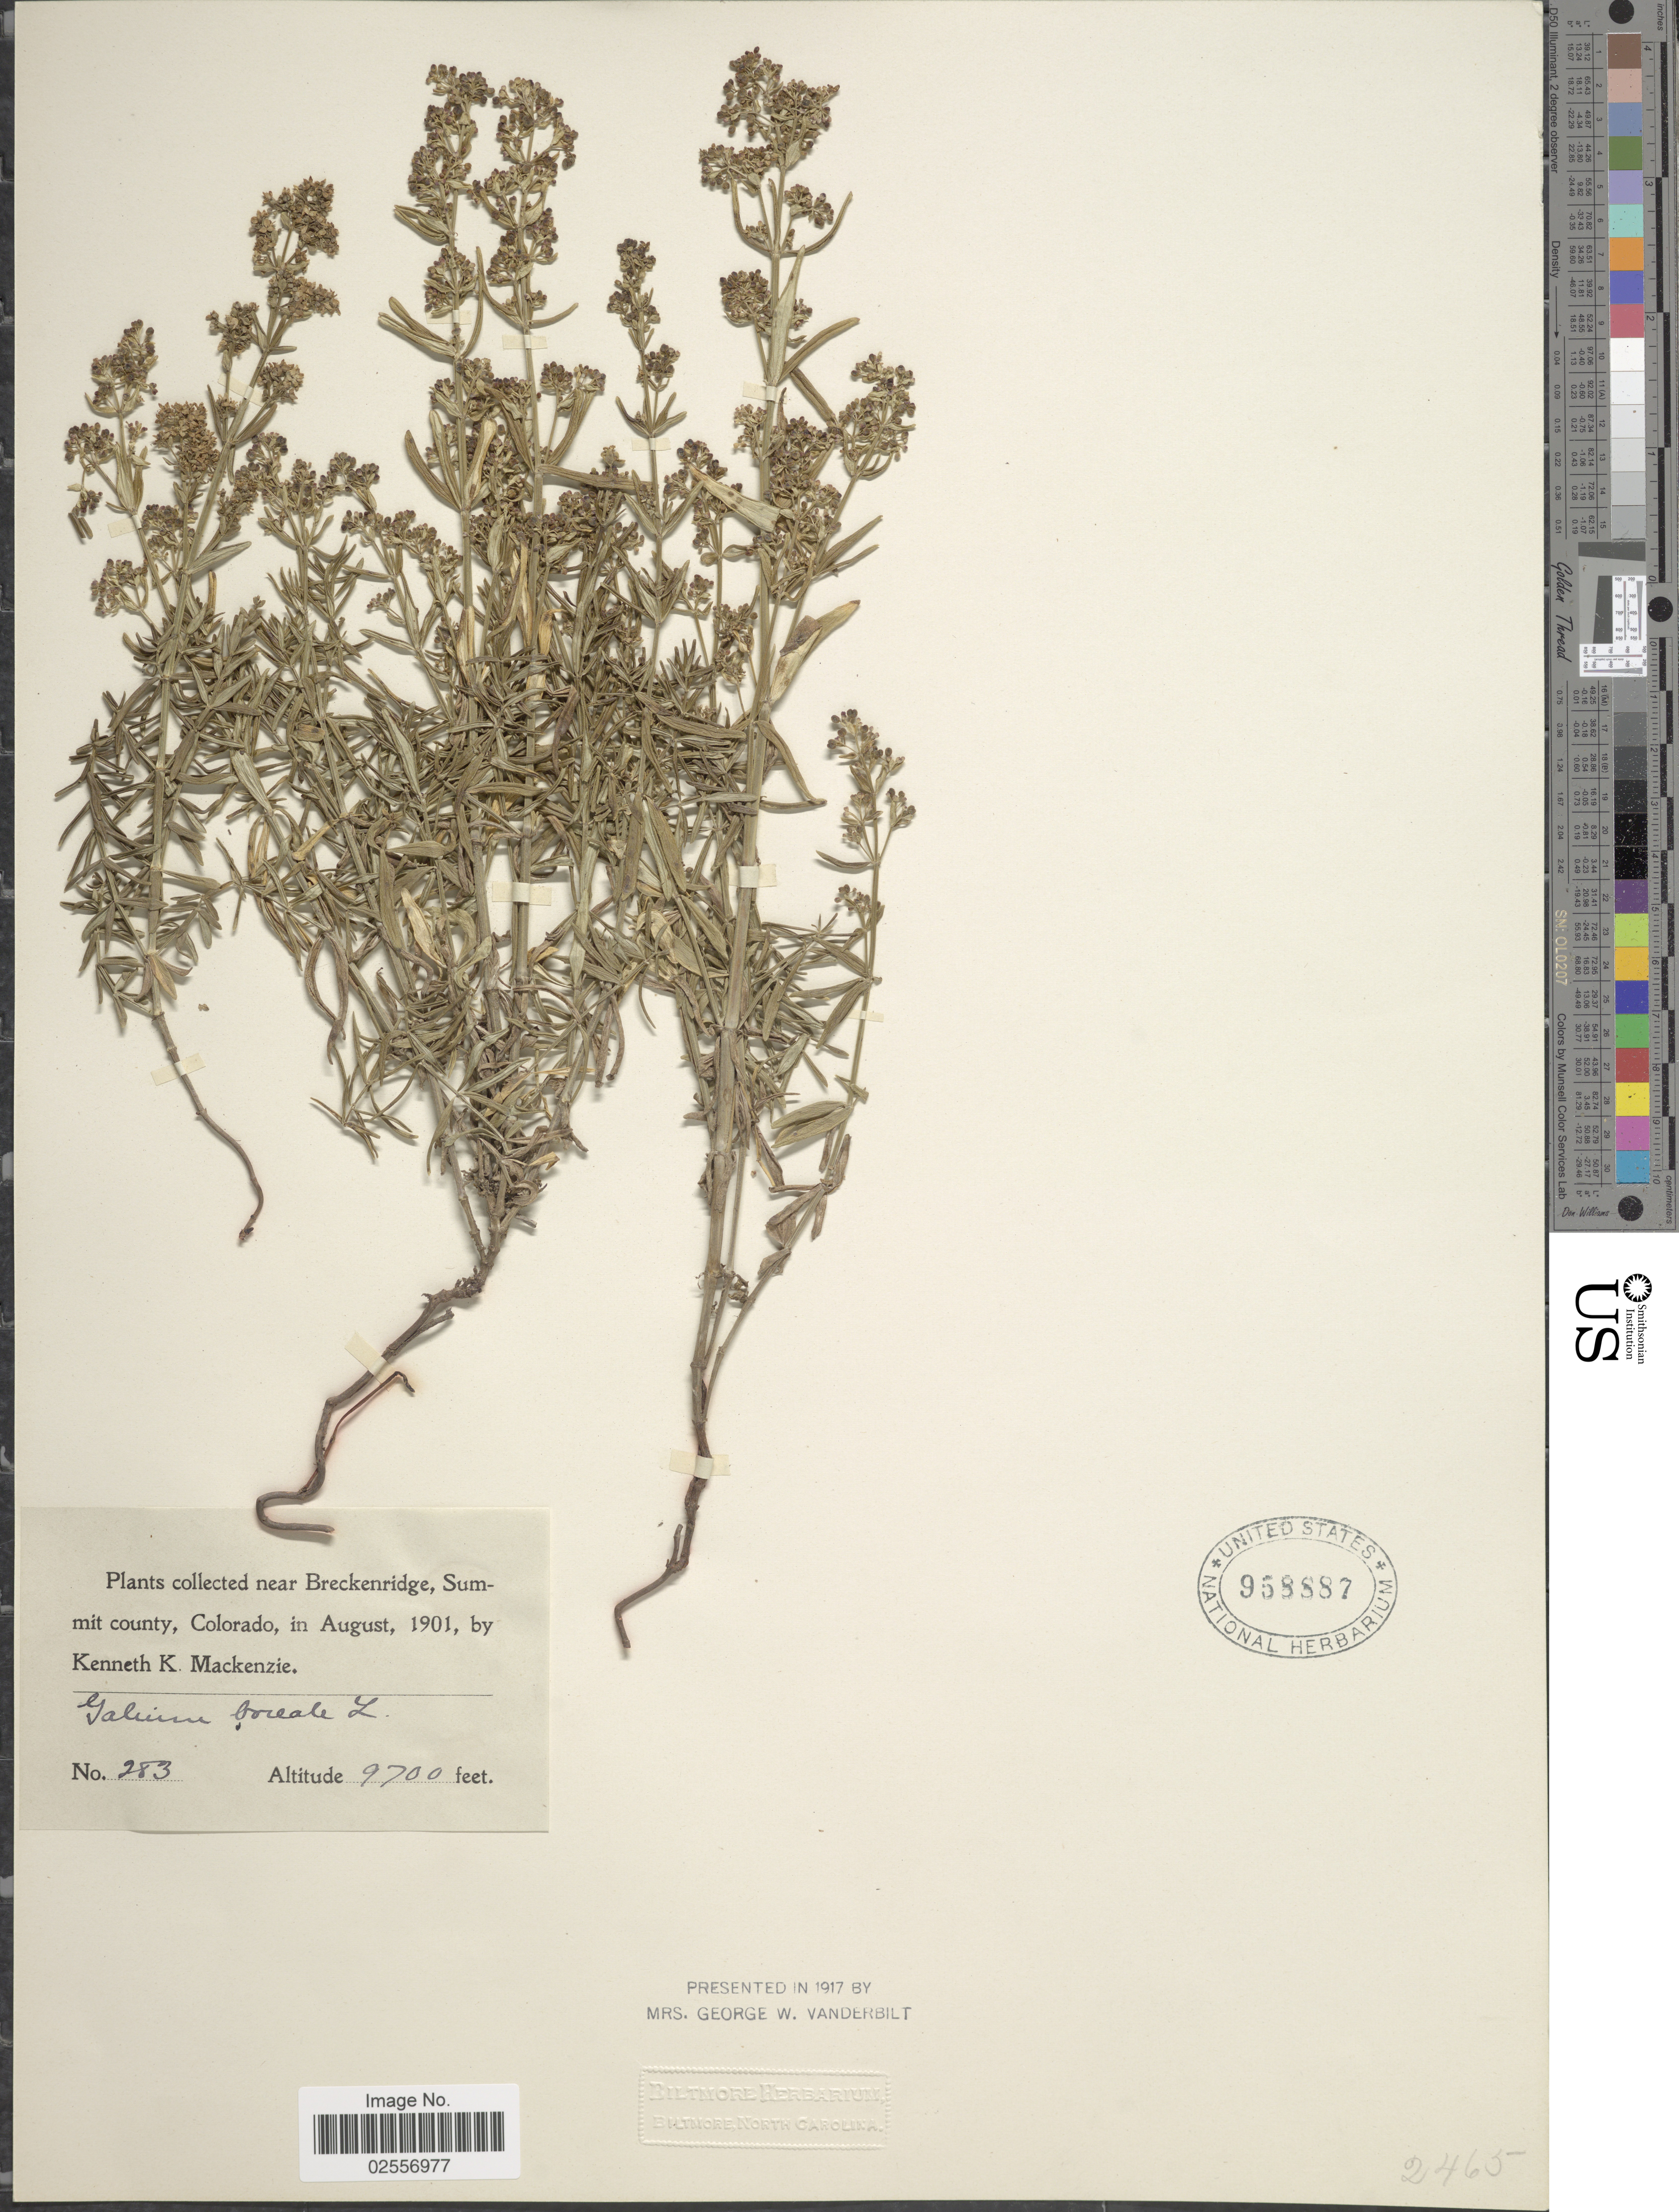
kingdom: Plantae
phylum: Tracheophyta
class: Magnoliopsida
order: Gentianales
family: Rubiaceae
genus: Galium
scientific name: Galium boreale L.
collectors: K. K. Mackenzie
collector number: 283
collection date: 1901-08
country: United States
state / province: Colorado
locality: Near Breckenridge, Summit County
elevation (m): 2957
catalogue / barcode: US 958887